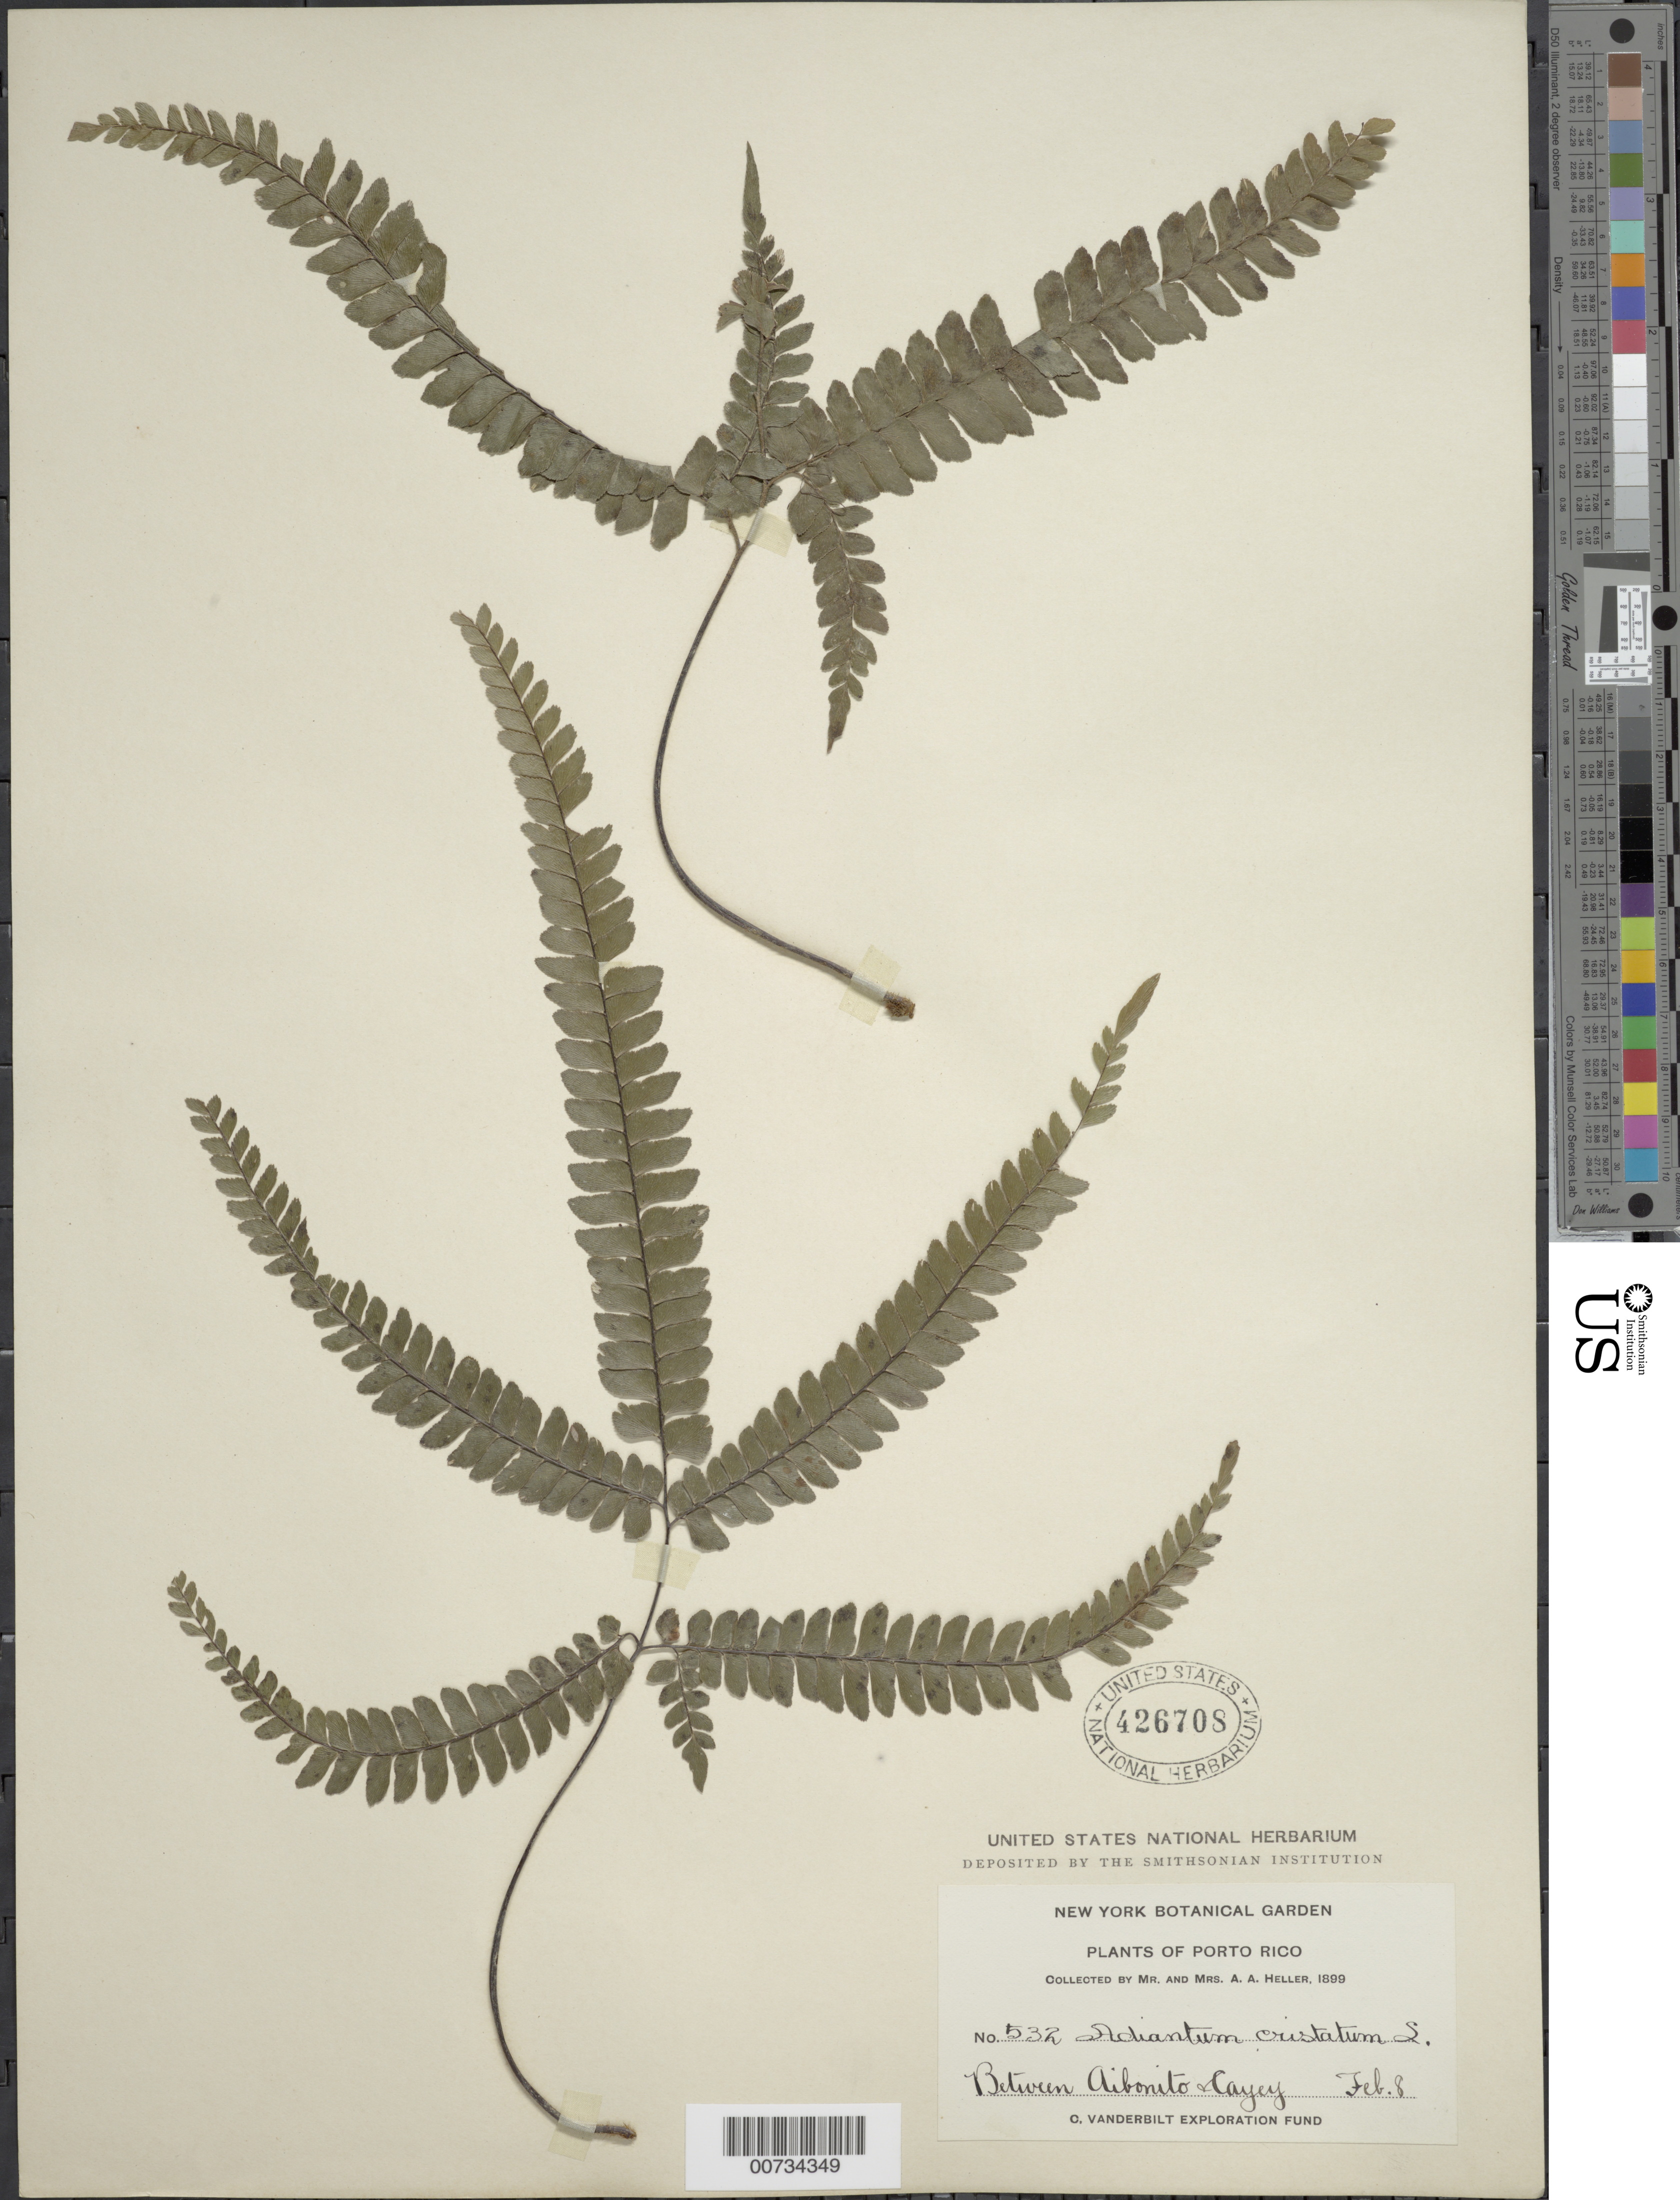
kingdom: Plantae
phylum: Tracheophyta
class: Polypodiopsida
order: Polypodiales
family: Pteridaceae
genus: Adiantum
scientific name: Adiantum pyramidale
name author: (L.) Willd.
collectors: A. A. Heller & E. G. Heller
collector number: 532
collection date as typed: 08 Feb 1899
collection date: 1899-02-08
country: Puerto Rico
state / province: Abonito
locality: Aibonito & Cayey, between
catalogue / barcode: US 426708